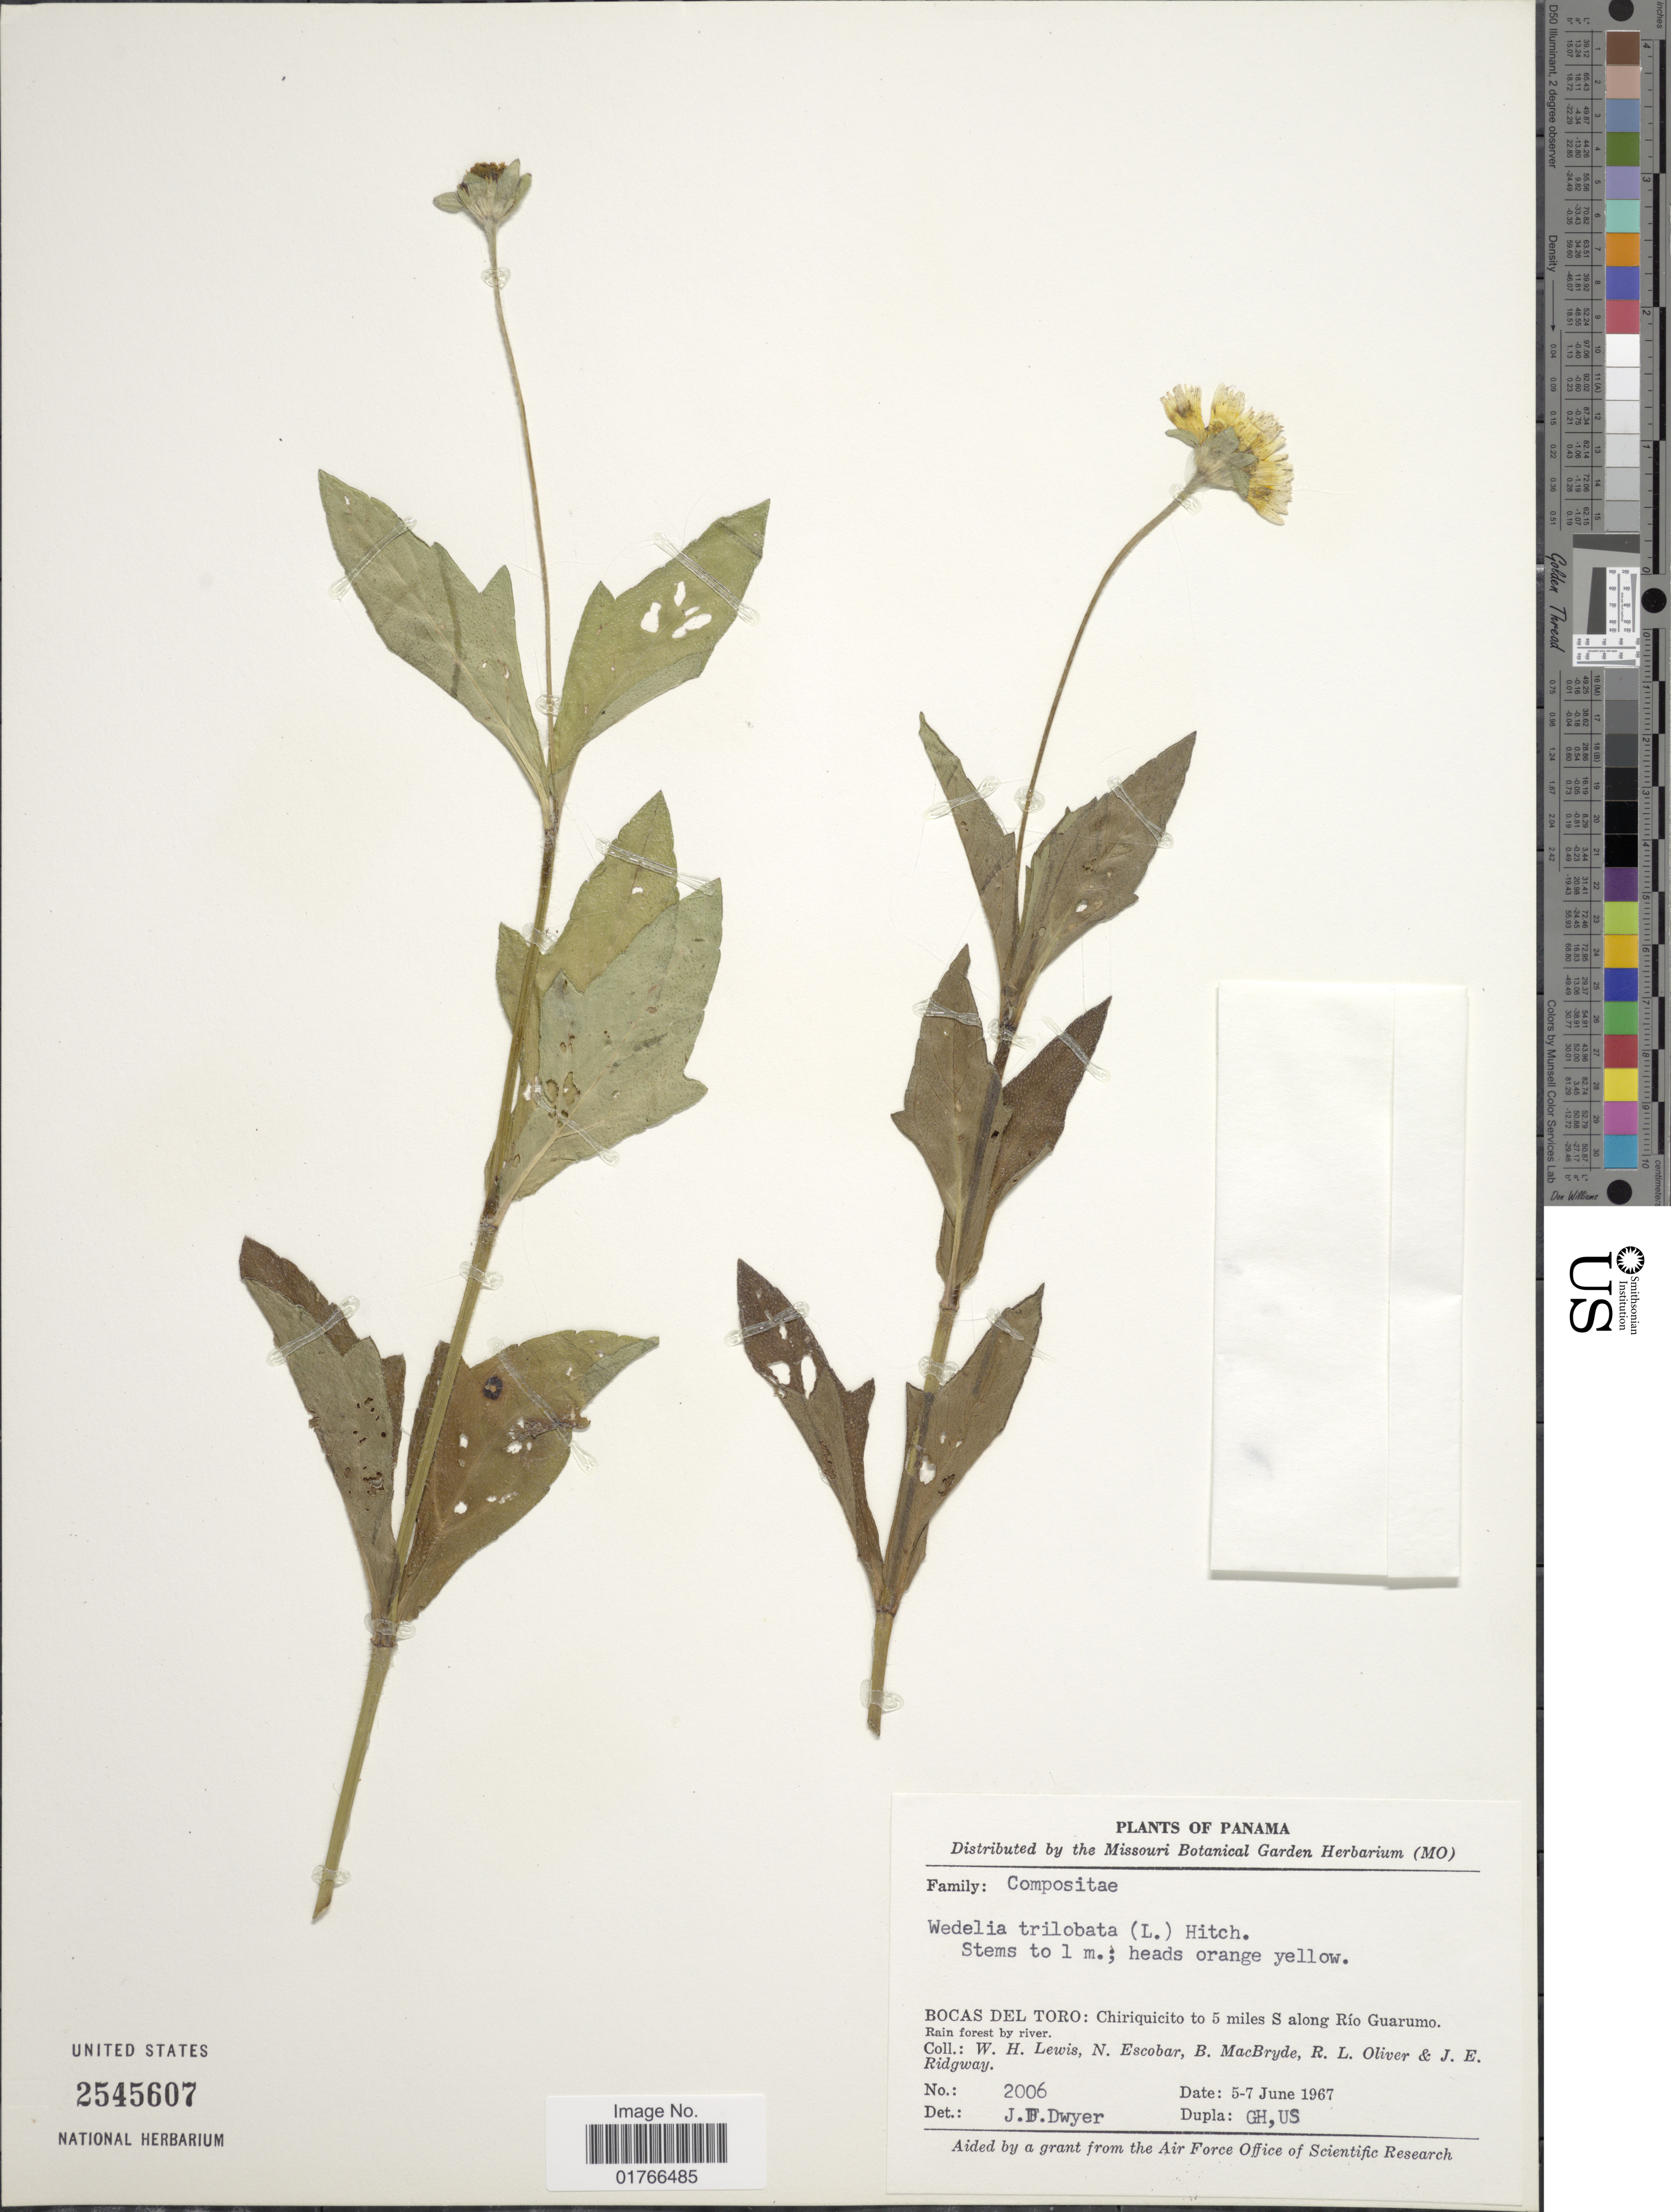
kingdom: Plantae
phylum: Tracheophyta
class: Magnoliopsida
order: Asterales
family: Asteraceae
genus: Sphagneticola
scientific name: Sphagneticola trilobata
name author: (L.) Pruski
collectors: W. H. Lewis, N. Escobar, B. MacBryde, R. Oliver & J. Ridgway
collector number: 2006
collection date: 1967-06-05/1967-06-07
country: Panama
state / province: Bocas del Toro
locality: Chiriquicito to 5 miles S along Rio Guarumo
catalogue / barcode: US 2545607